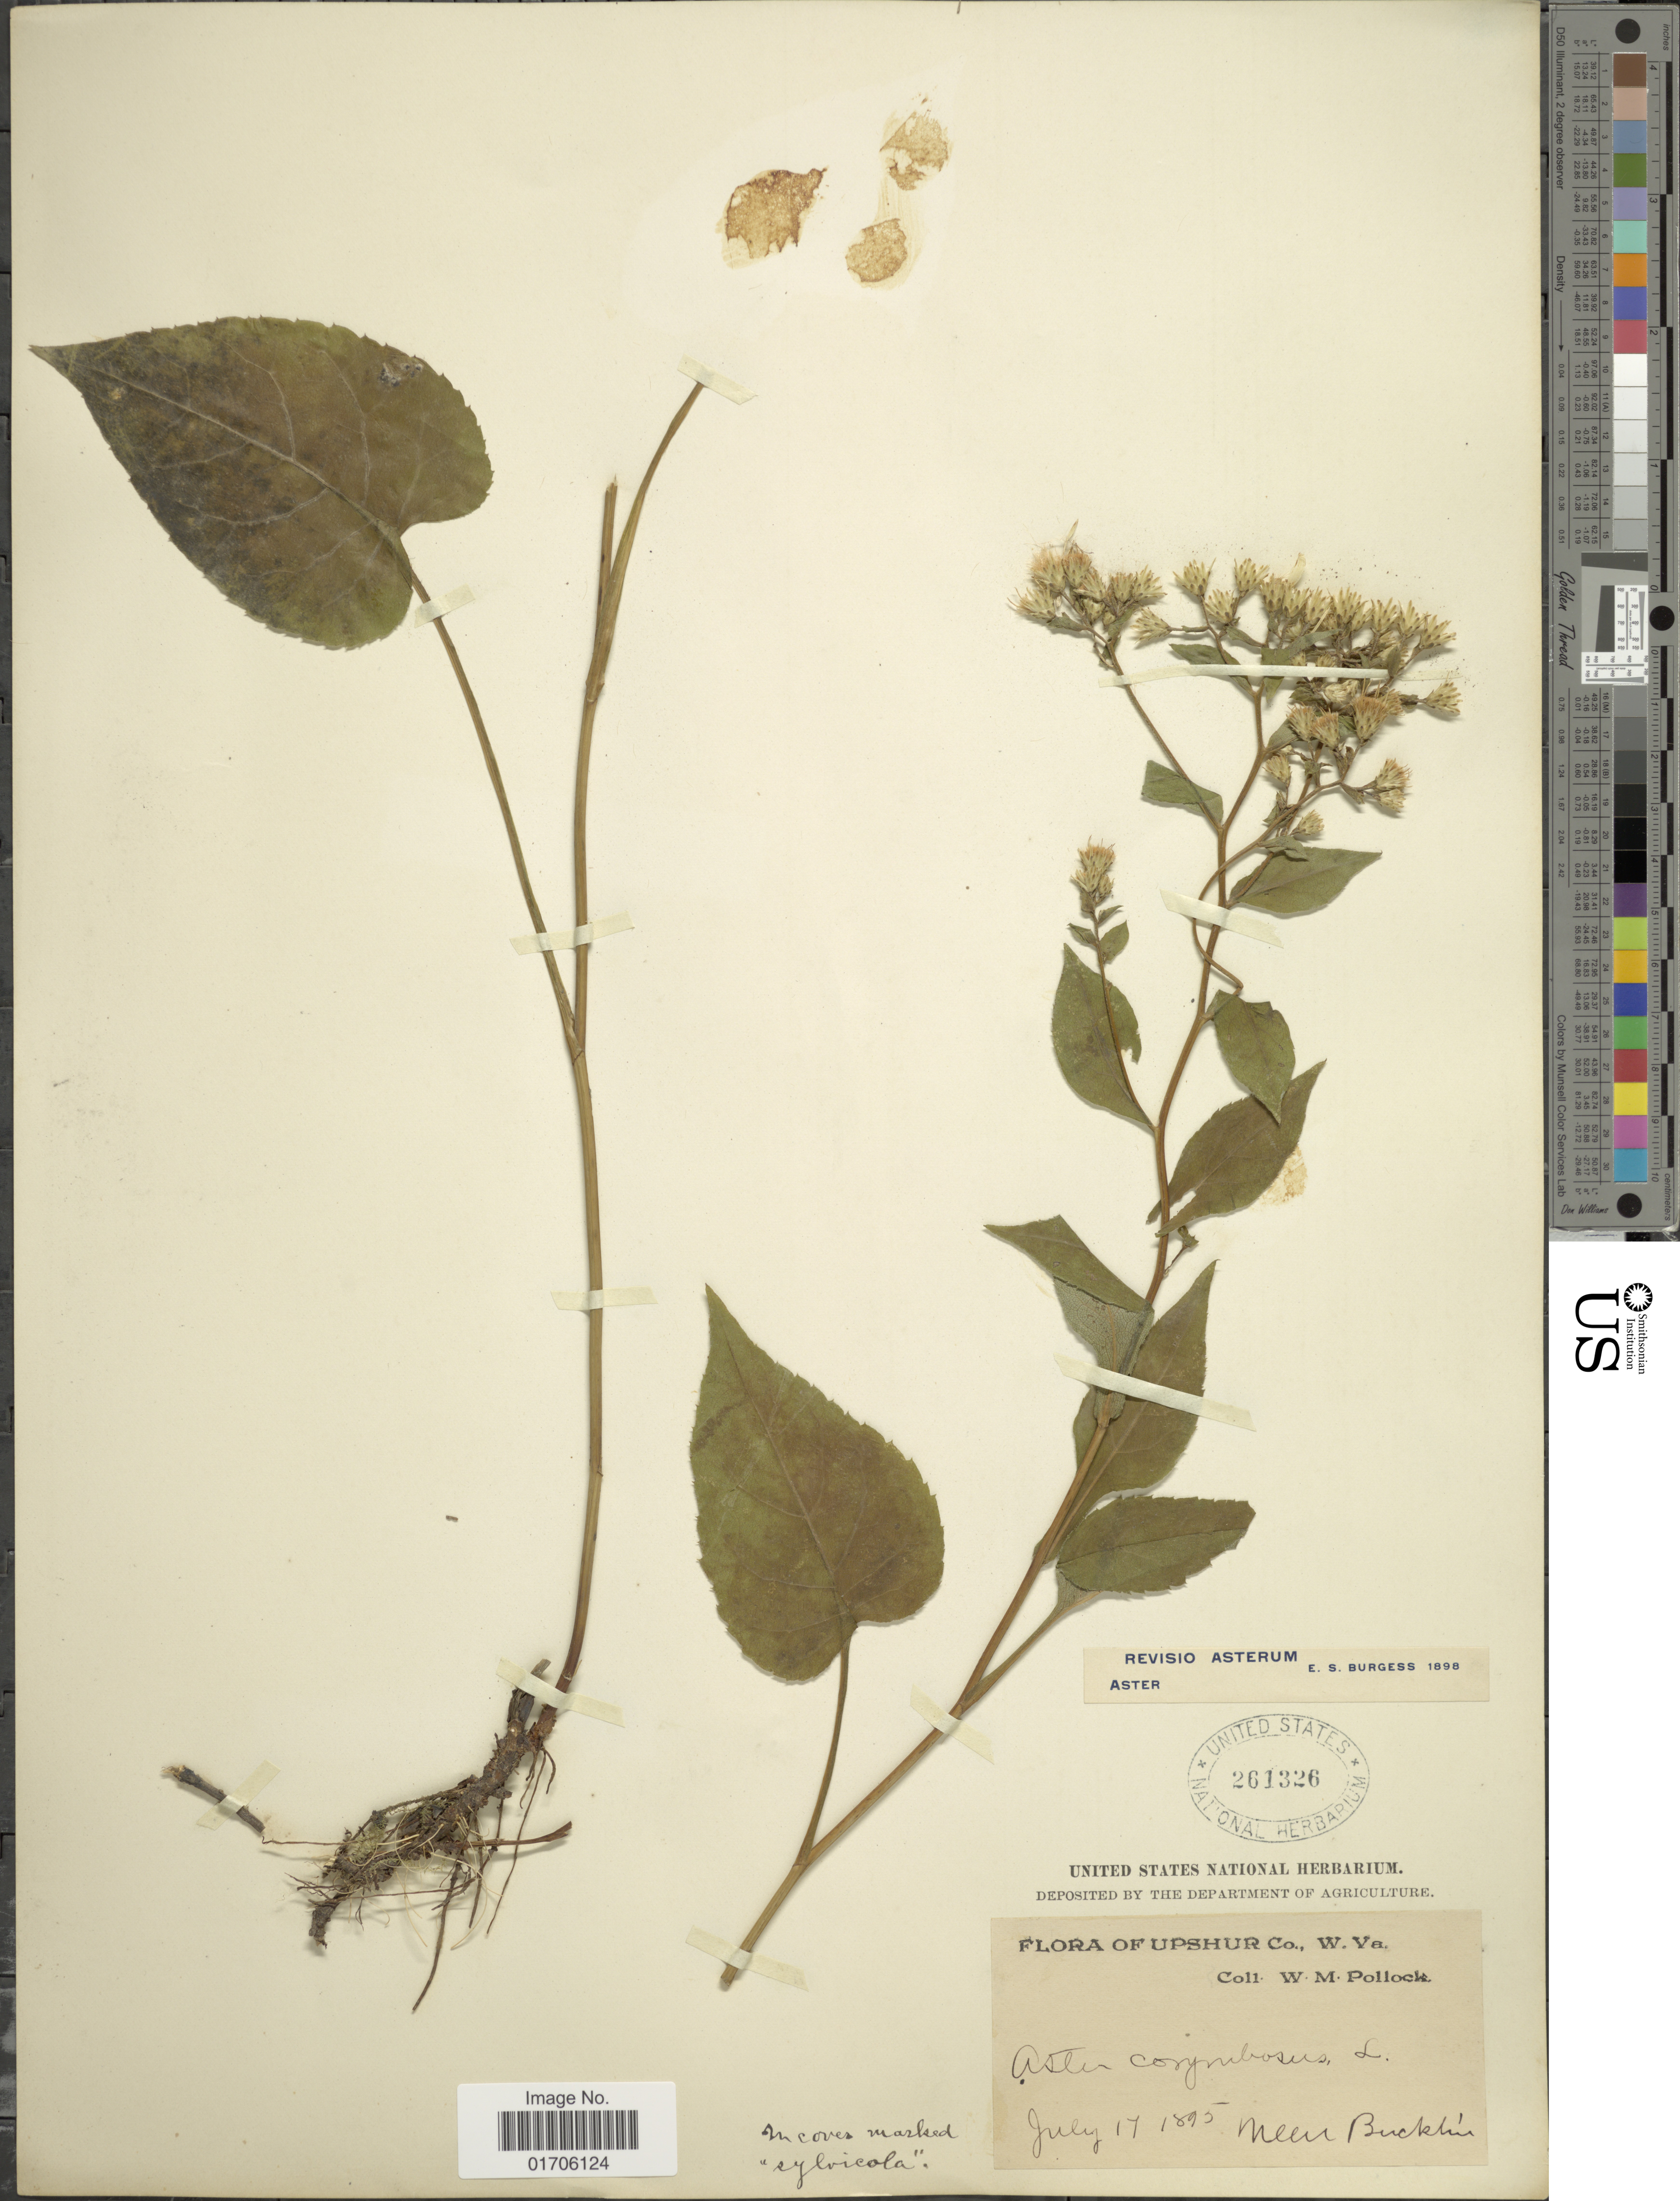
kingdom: Plantae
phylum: Tracheophyta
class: Magnoliopsida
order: Asterales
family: Asteraceae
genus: Aster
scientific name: Aster sylvicola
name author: E.S. Burgess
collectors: W. M. Pollock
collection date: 1895-07-17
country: United States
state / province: West Virginia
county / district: Upshur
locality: W. Va. near Bucklin.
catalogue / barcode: US 261326